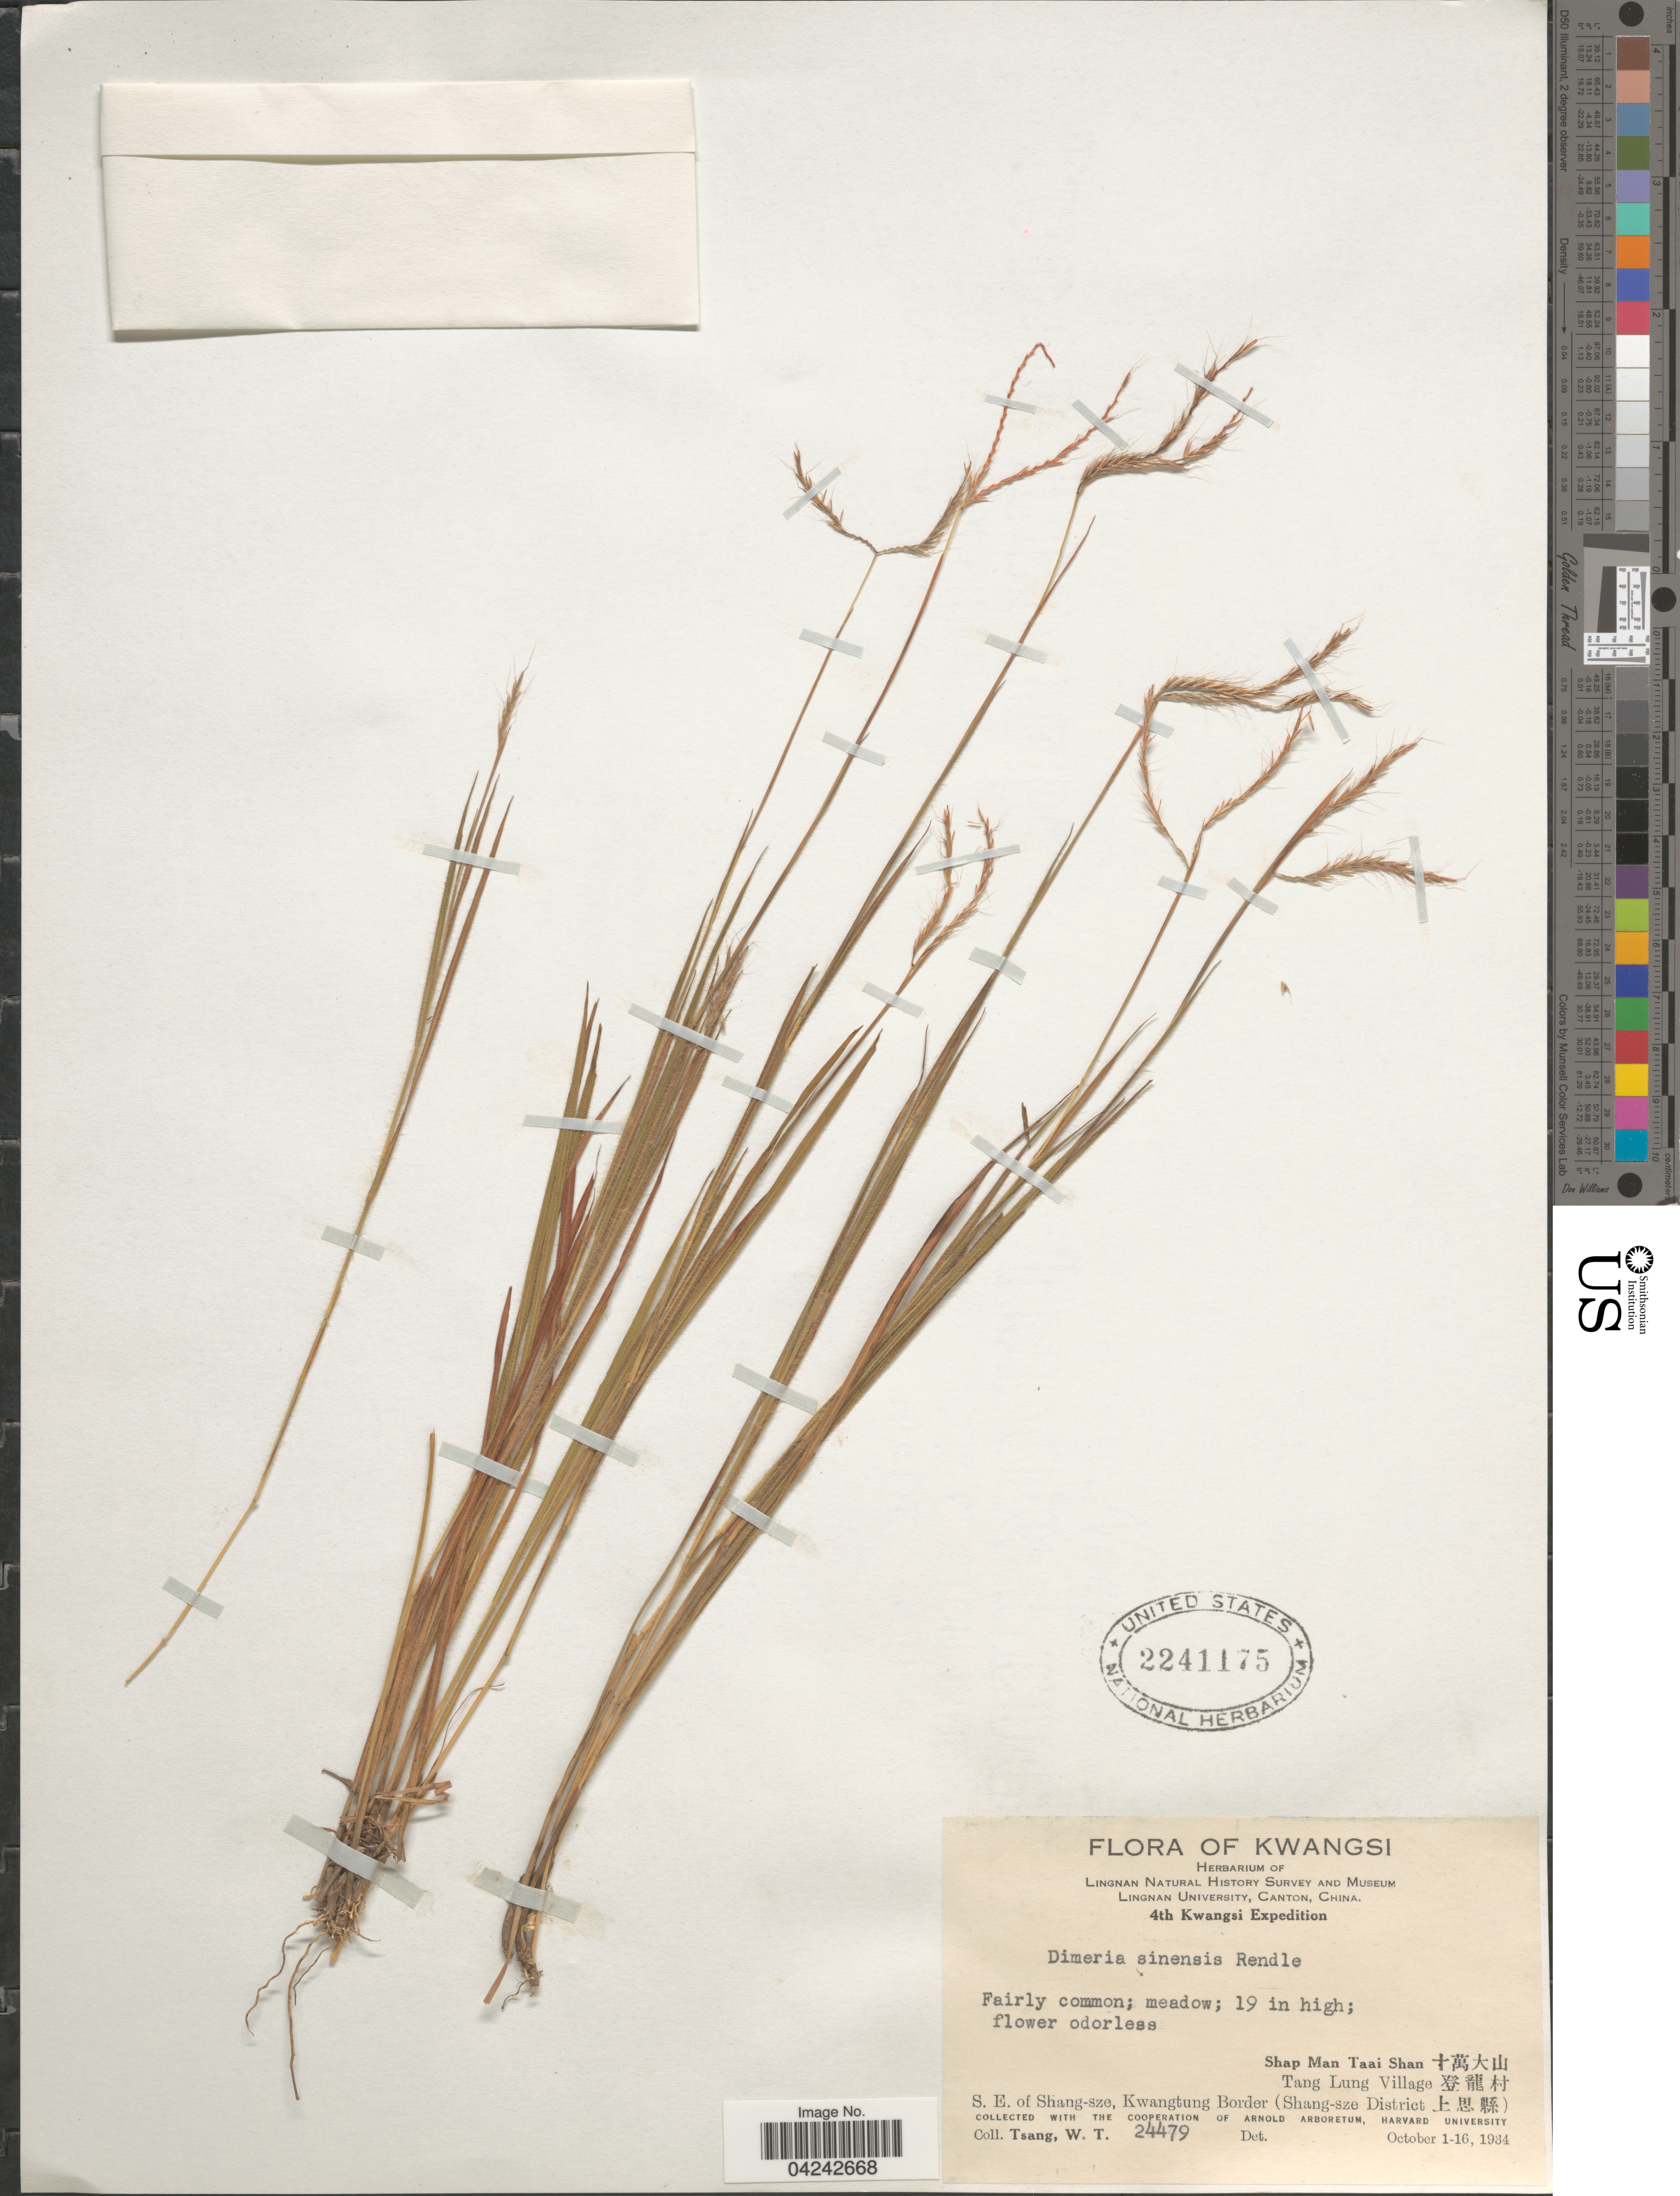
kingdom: Plantae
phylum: Tracheophyta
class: Liliopsida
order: Poales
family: Poaceae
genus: Dimeria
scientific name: Dimeria sinensis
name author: Rendle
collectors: W. T. Tsang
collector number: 24479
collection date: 1934-10-01/1934-10-16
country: China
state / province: Guangxi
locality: Kwangsi. Lingnan Natural History Survey and Museum. 4th Kwangsi Expedition. Shap Man Taai Shan. X. Tang Lung Village. X. S.E. of Shiang-sze, Kwangtung Border (Shang-sze District X).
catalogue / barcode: US 2241175